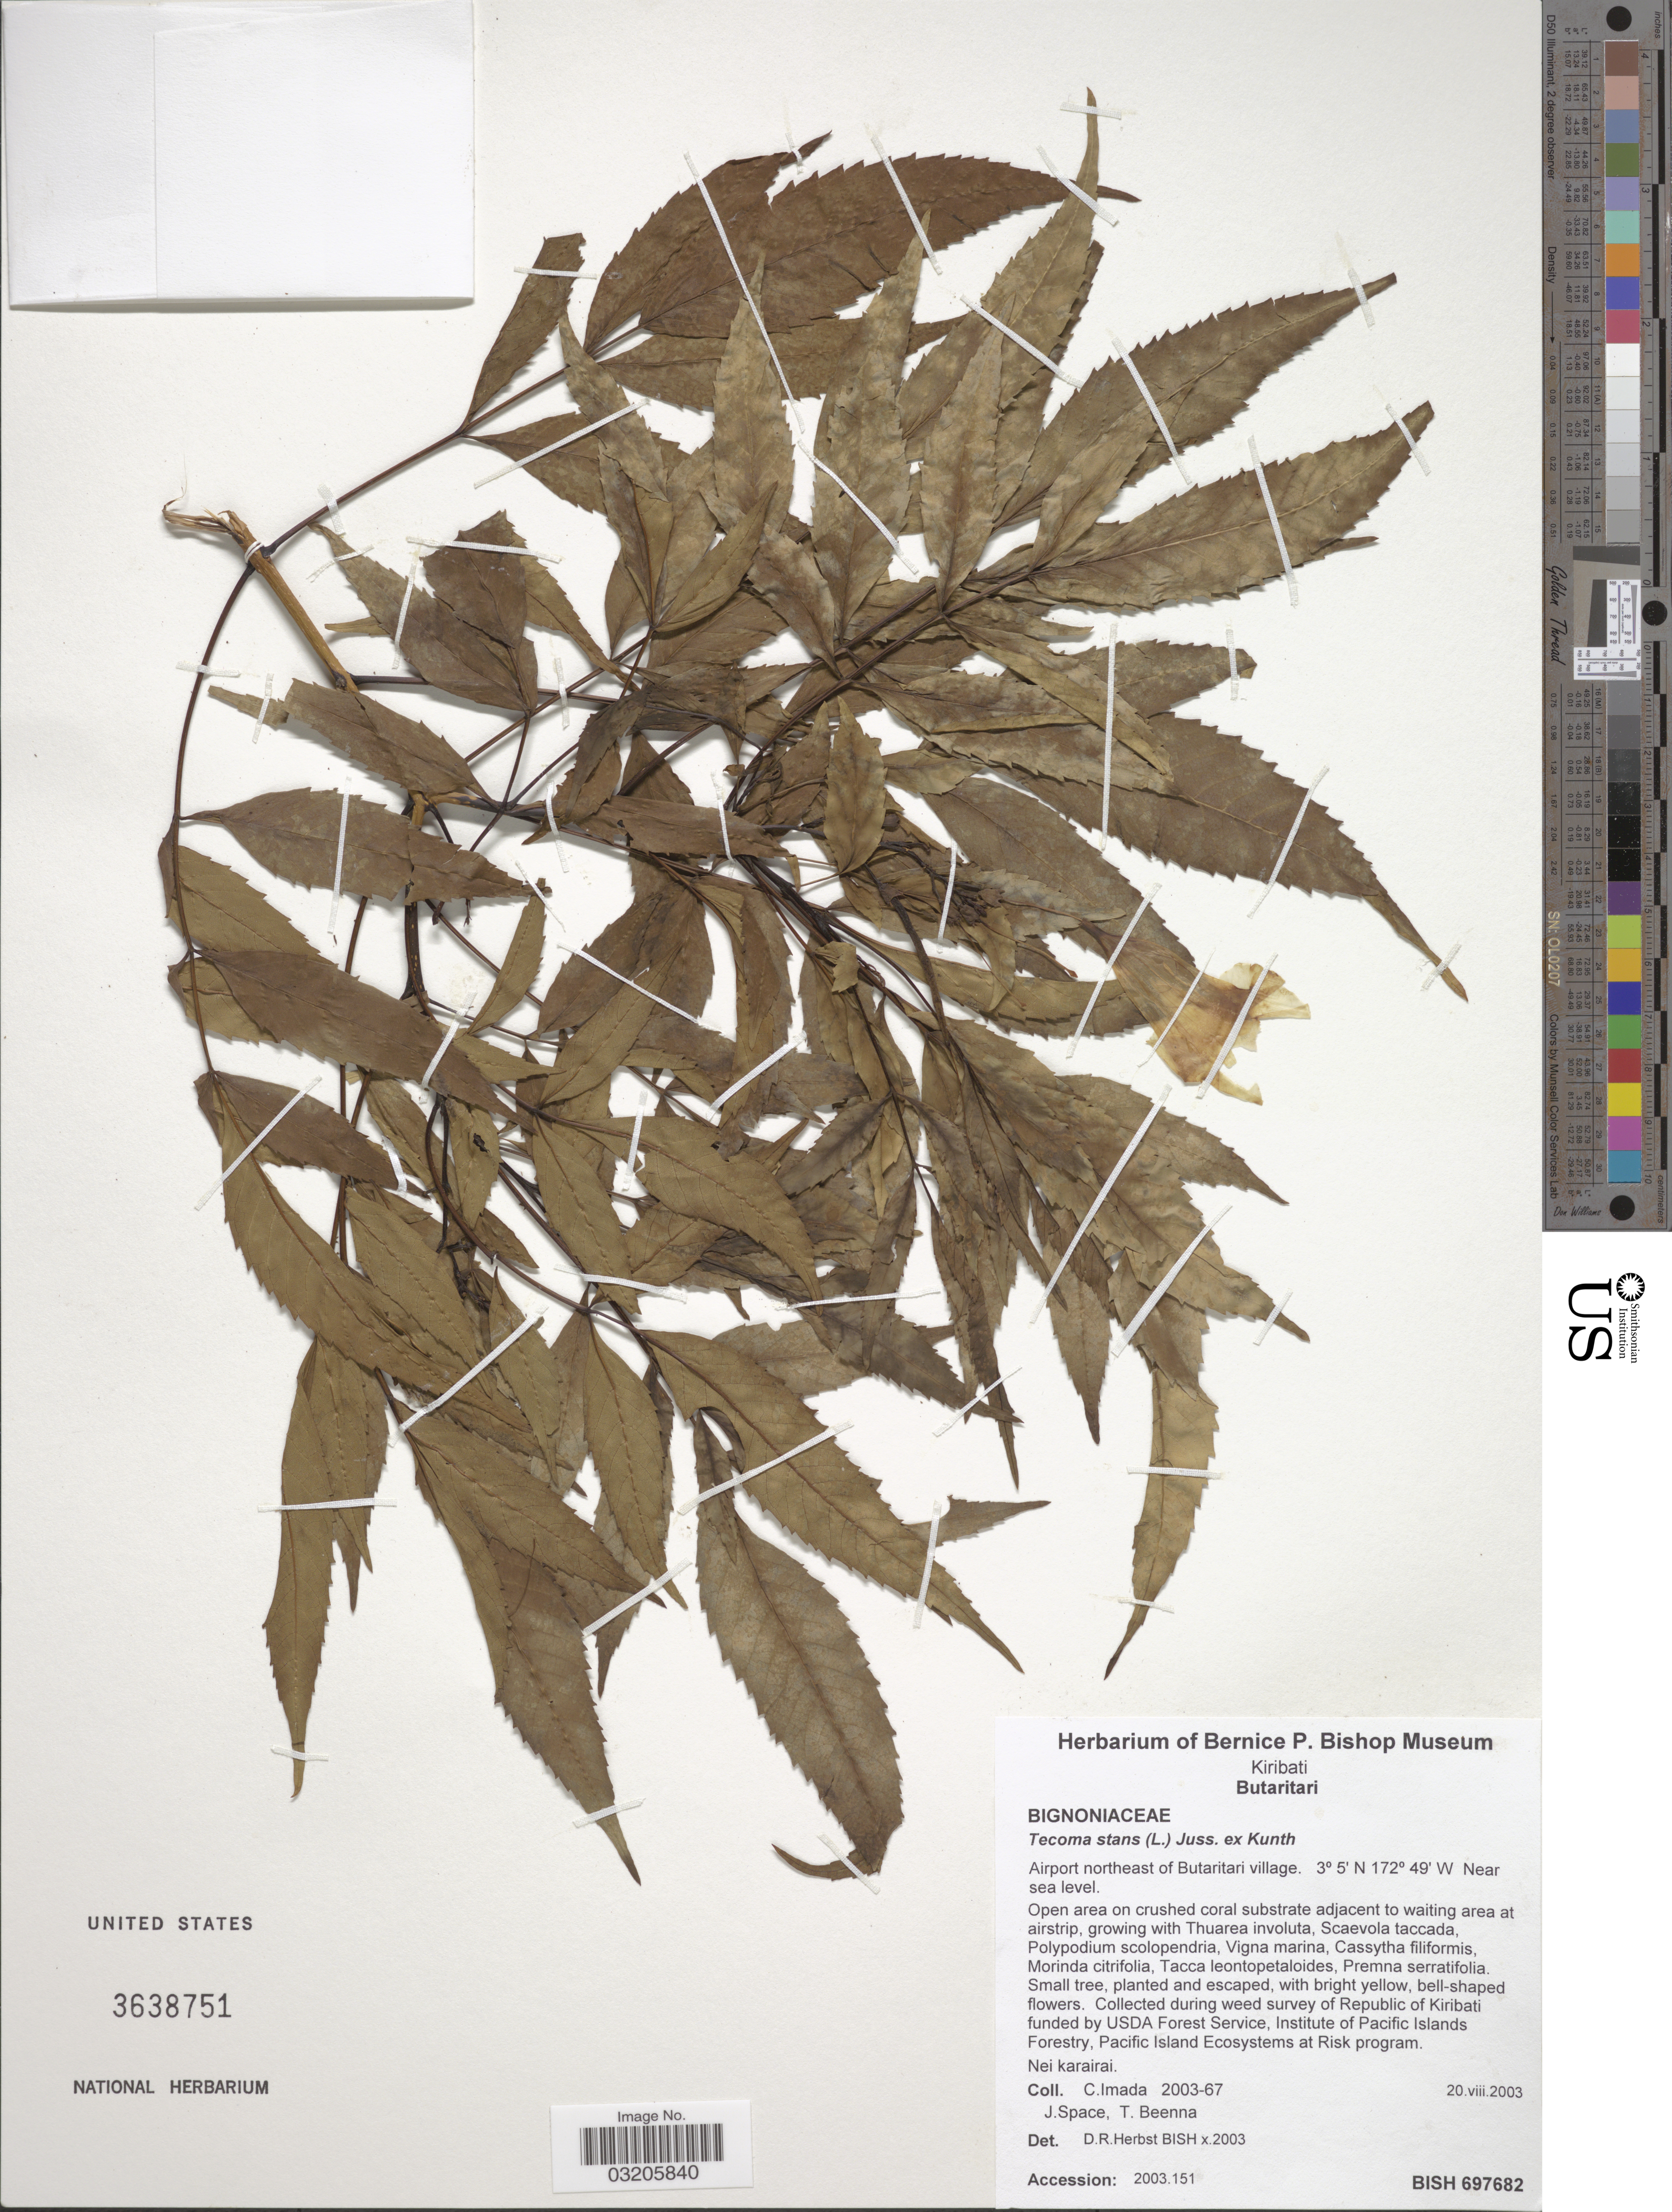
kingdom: Plantae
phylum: Tracheophyta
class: Magnoliopsida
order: Lamiales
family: Bignoniaceae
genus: Tecoma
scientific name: Tecoma stans var. stans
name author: (L.) Juss. ex Kunth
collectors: C. Imada, J. Space & T. Beenna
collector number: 2003-67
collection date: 2003-08-20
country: Kiribati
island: Butaritari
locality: Butaritari. Airport northeast of Butaritari village. Open area on crushed coral substrate adjacent to waiting area at airstrip. Nei karairai.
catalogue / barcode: US 3638751